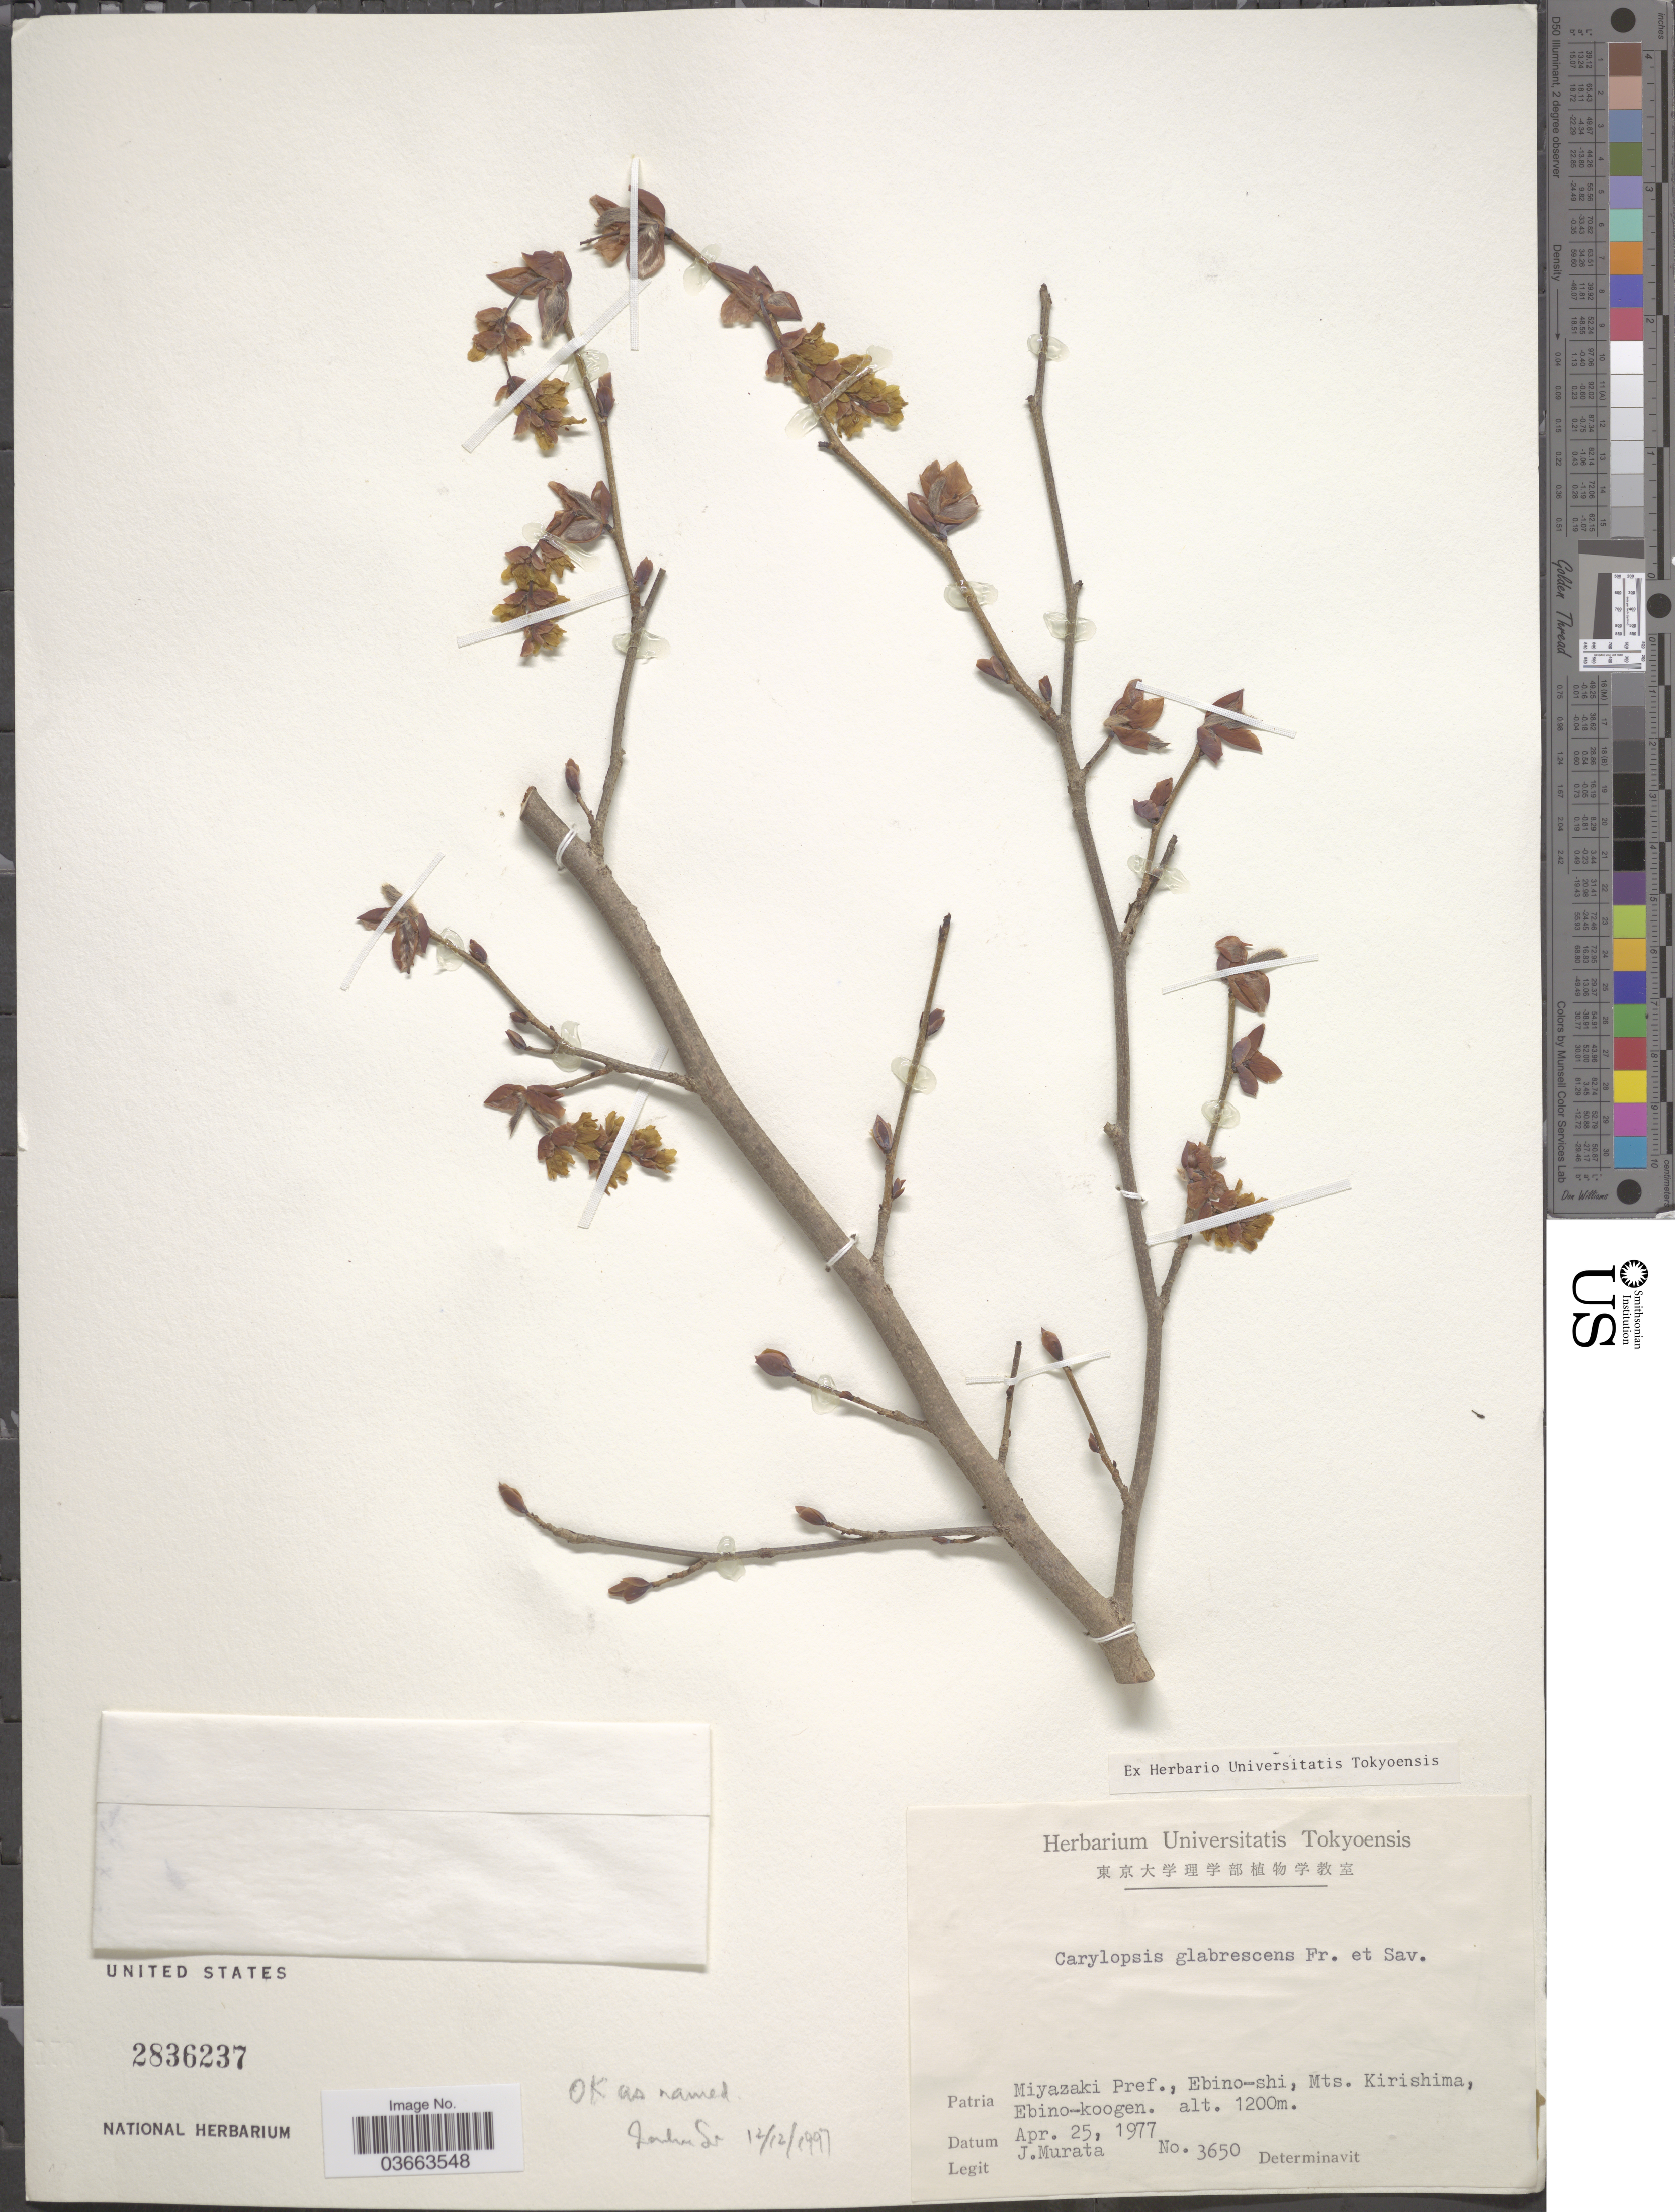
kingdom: Plantae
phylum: Tracheophyta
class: Magnoliopsida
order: Saxifragales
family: Hamamelidaceae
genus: Corylopsis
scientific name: Corylopsis glabrescens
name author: Franch. & Sav.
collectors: J. Murata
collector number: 3650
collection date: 1977-04-25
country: Japan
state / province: Miyazaki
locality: Miyazaki Pref., Ebino-shi, Mts. Kirishima, Ebino-koogen.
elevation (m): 1200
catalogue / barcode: US 2836237